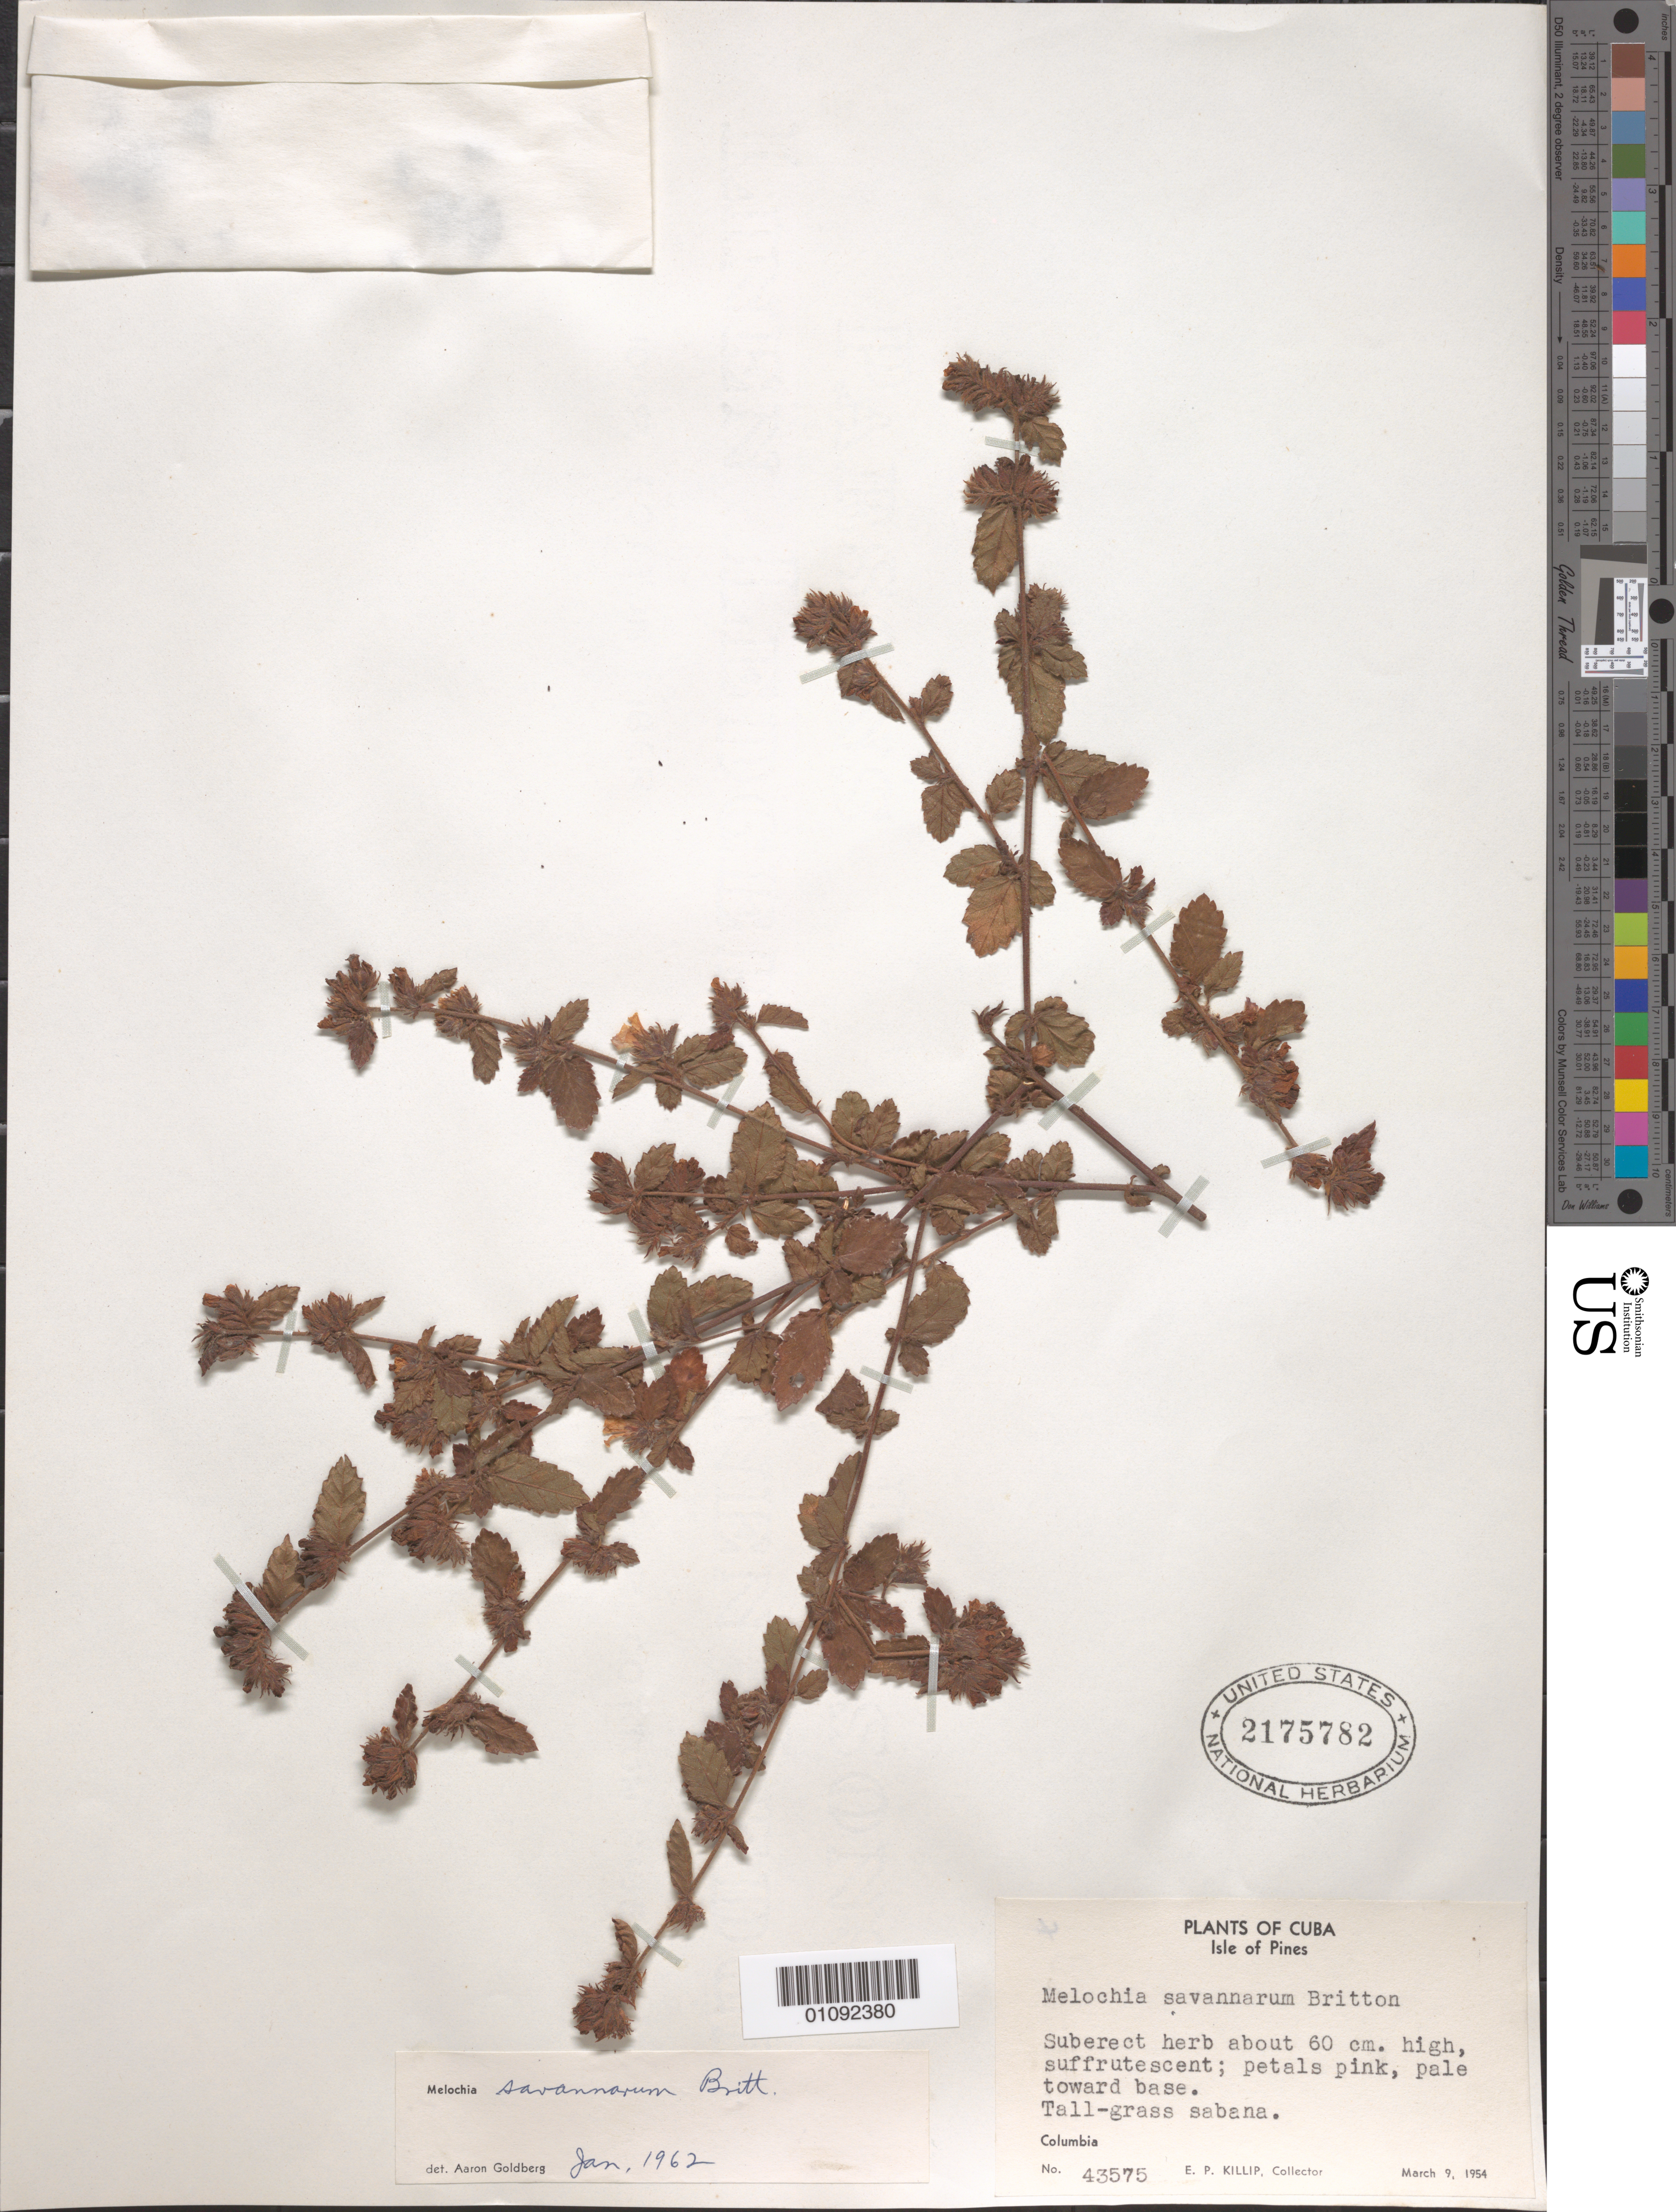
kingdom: Plantae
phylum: Tracheophyta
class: Magnoliopsida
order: Malvales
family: Malvaceae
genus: Melochia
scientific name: Melochia savannarum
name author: Britton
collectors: E. P. Killip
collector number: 43575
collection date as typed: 09 Mar 1954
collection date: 1954-03-09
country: Cuba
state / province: Isla de La Juventud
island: Isla de la Juventud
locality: Columbia, Isle of Pines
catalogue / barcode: US 2175782